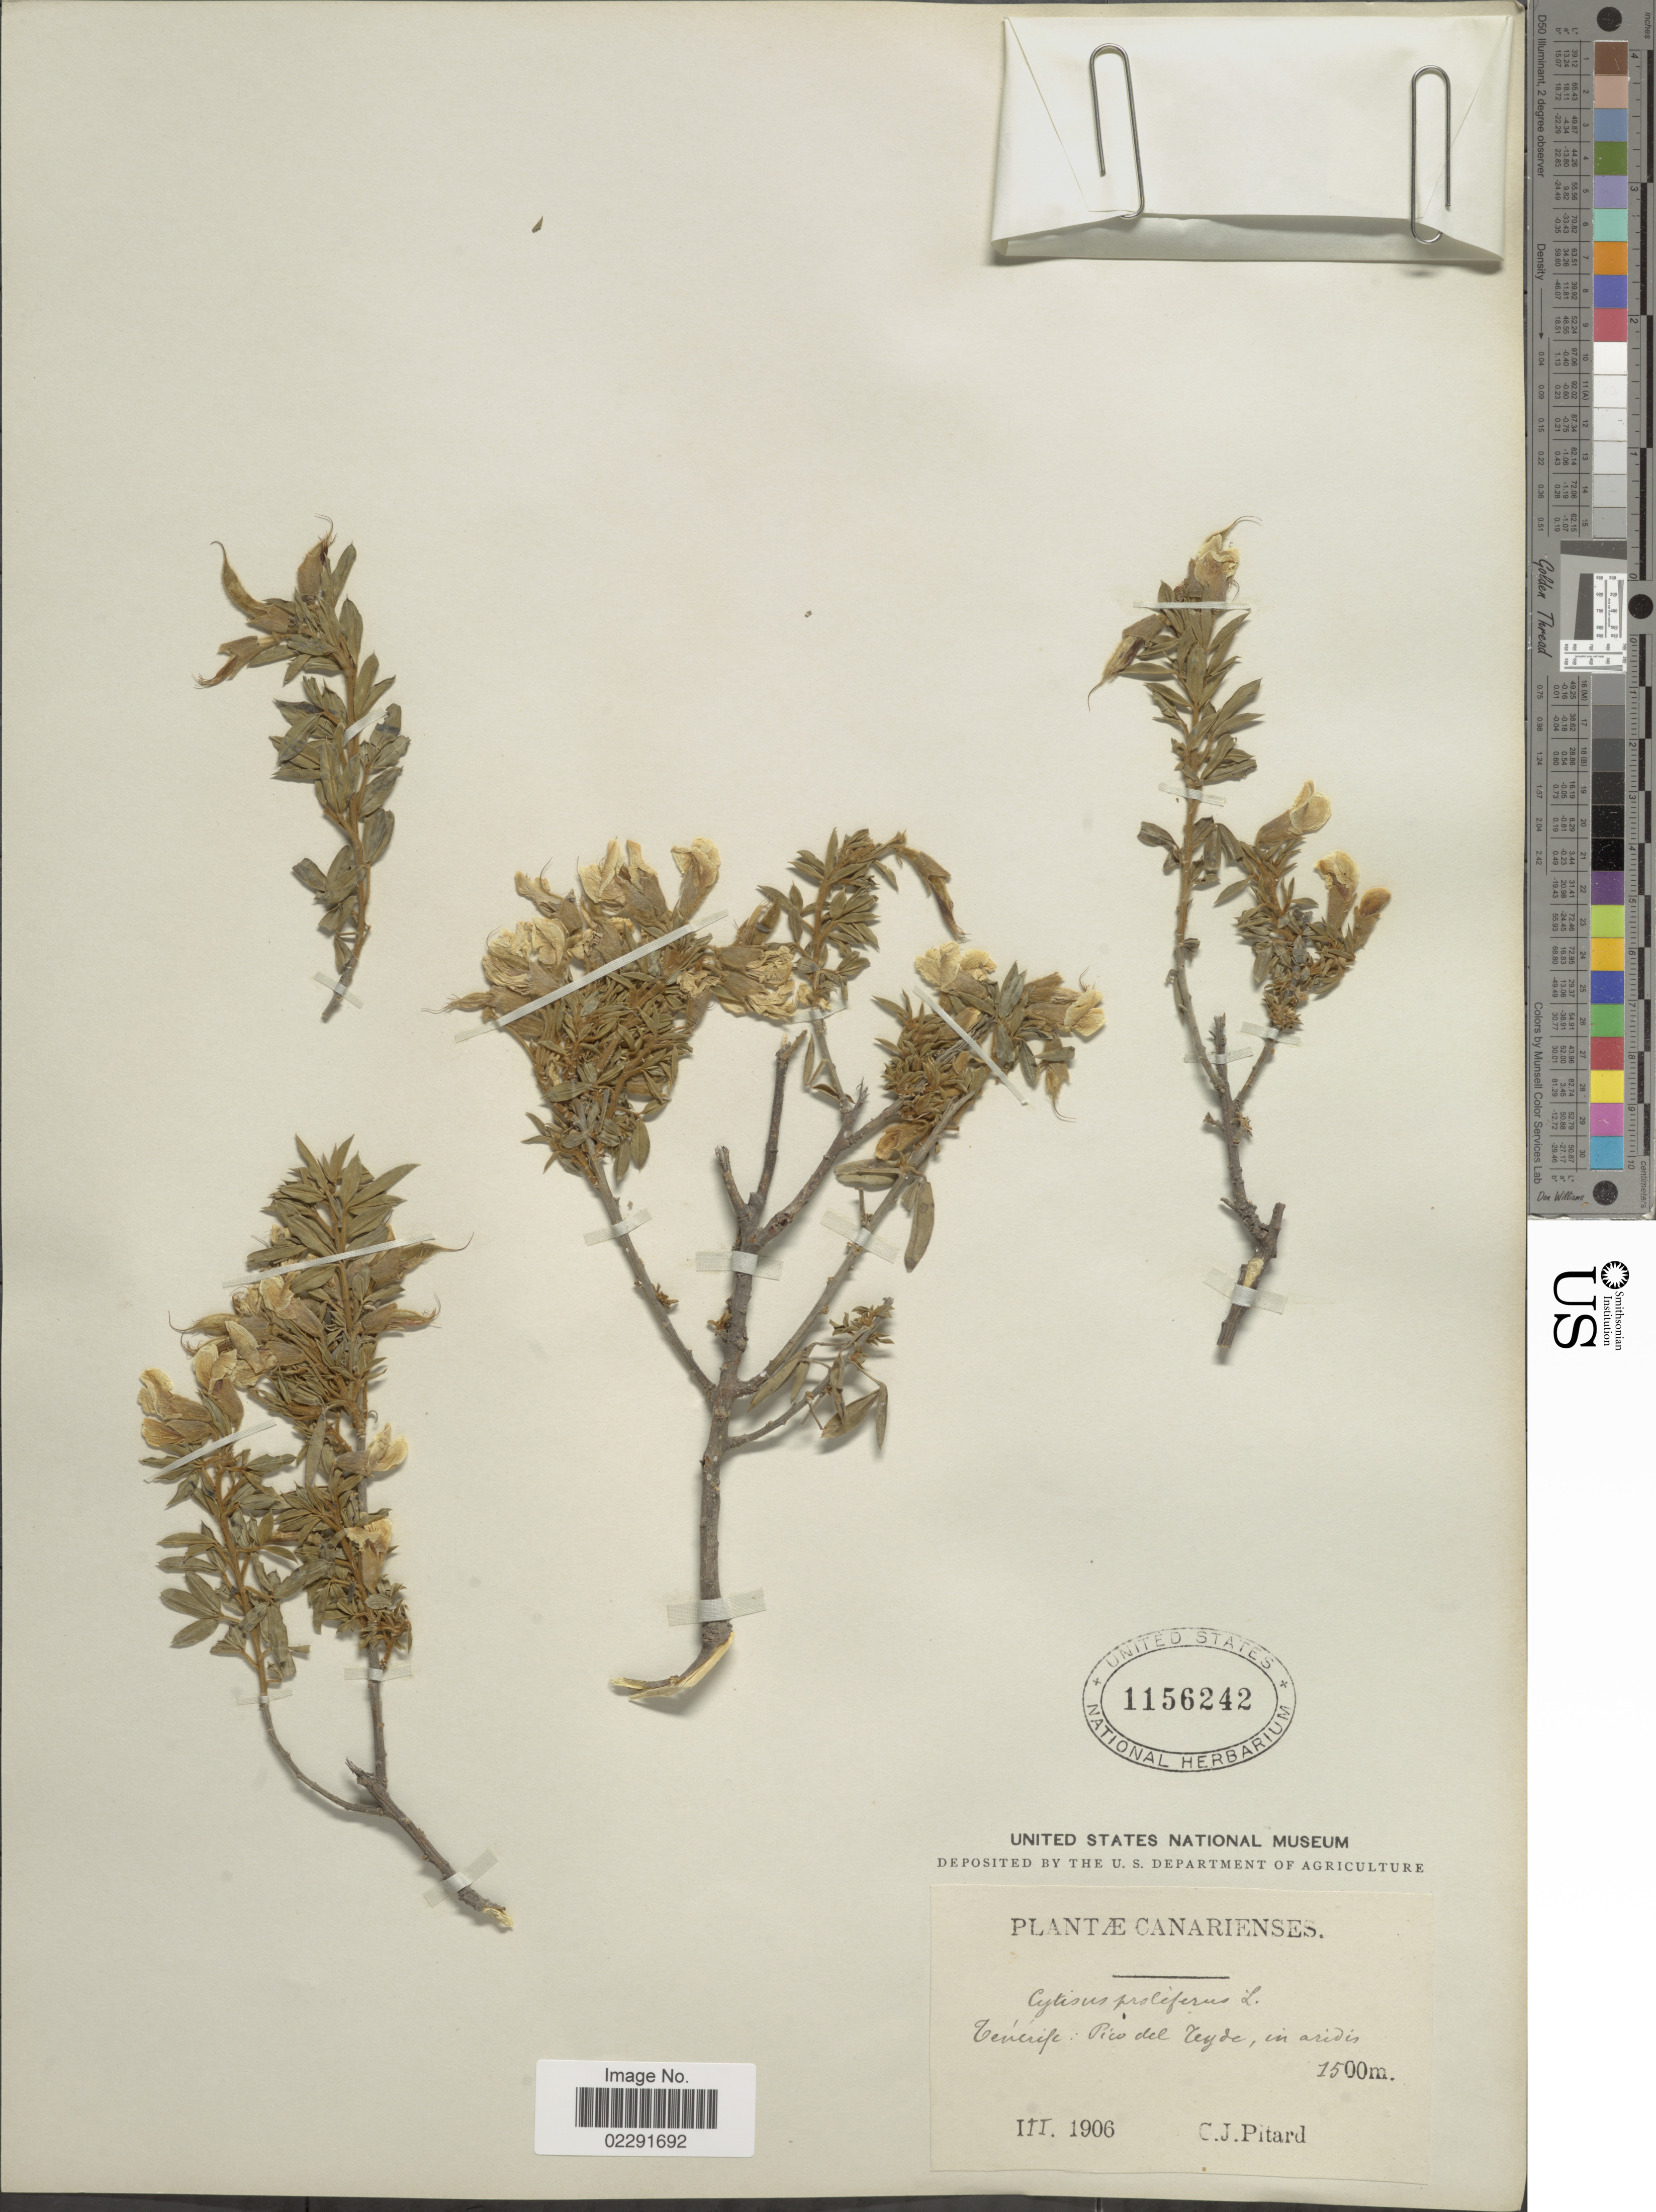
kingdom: Plantae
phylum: Tracheophyta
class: Magnoliopsida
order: Fabales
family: Fabaceae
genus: Cytisus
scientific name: Cytisus prolifer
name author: L. f.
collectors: C. Pitard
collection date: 1906-03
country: Spain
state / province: Canarias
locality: Tenerife: Pico del Teyde (Teide), in aridis.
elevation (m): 1500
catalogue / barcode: US 1156242